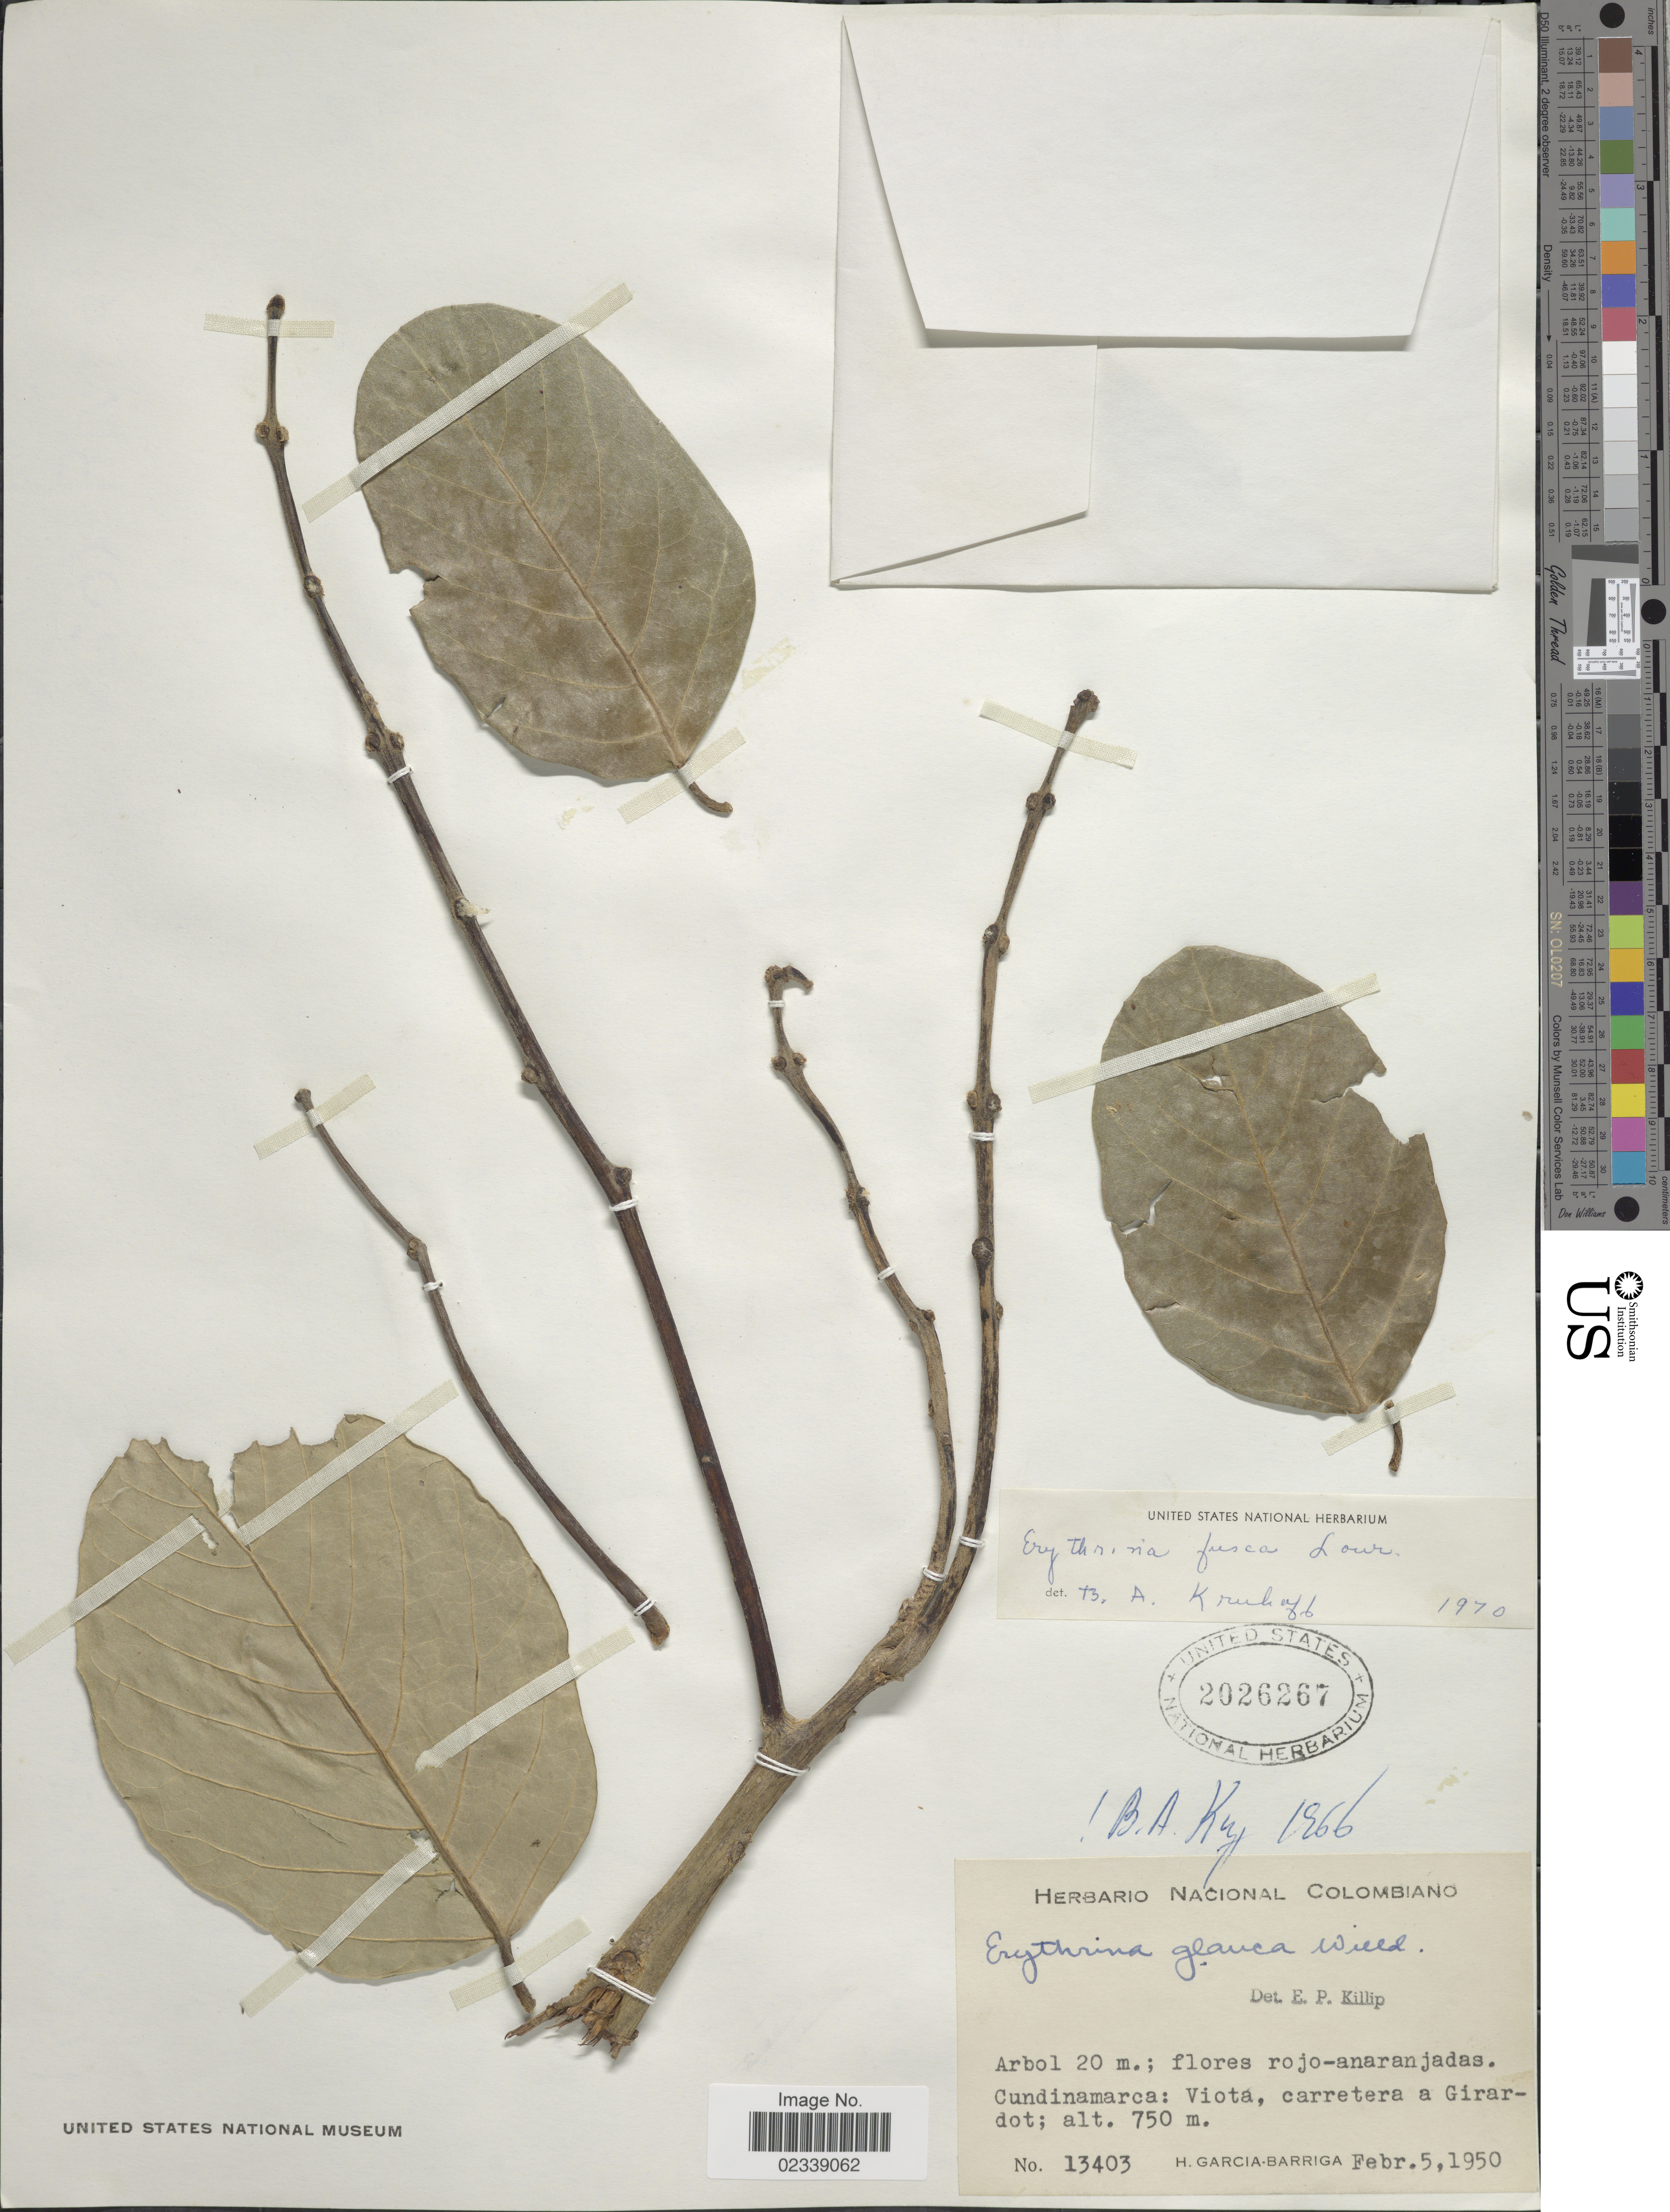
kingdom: Plantae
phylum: Tracheophyta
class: Magnoliopsida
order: Fabales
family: Fabaceae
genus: Erythrina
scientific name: Erythrina fusca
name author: Lour.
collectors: H. García Barriga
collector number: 13403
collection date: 1950-02-05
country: Colombia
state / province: Cundinamarca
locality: Viota, carretera a Girardot.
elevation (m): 750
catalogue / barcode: US 2026267